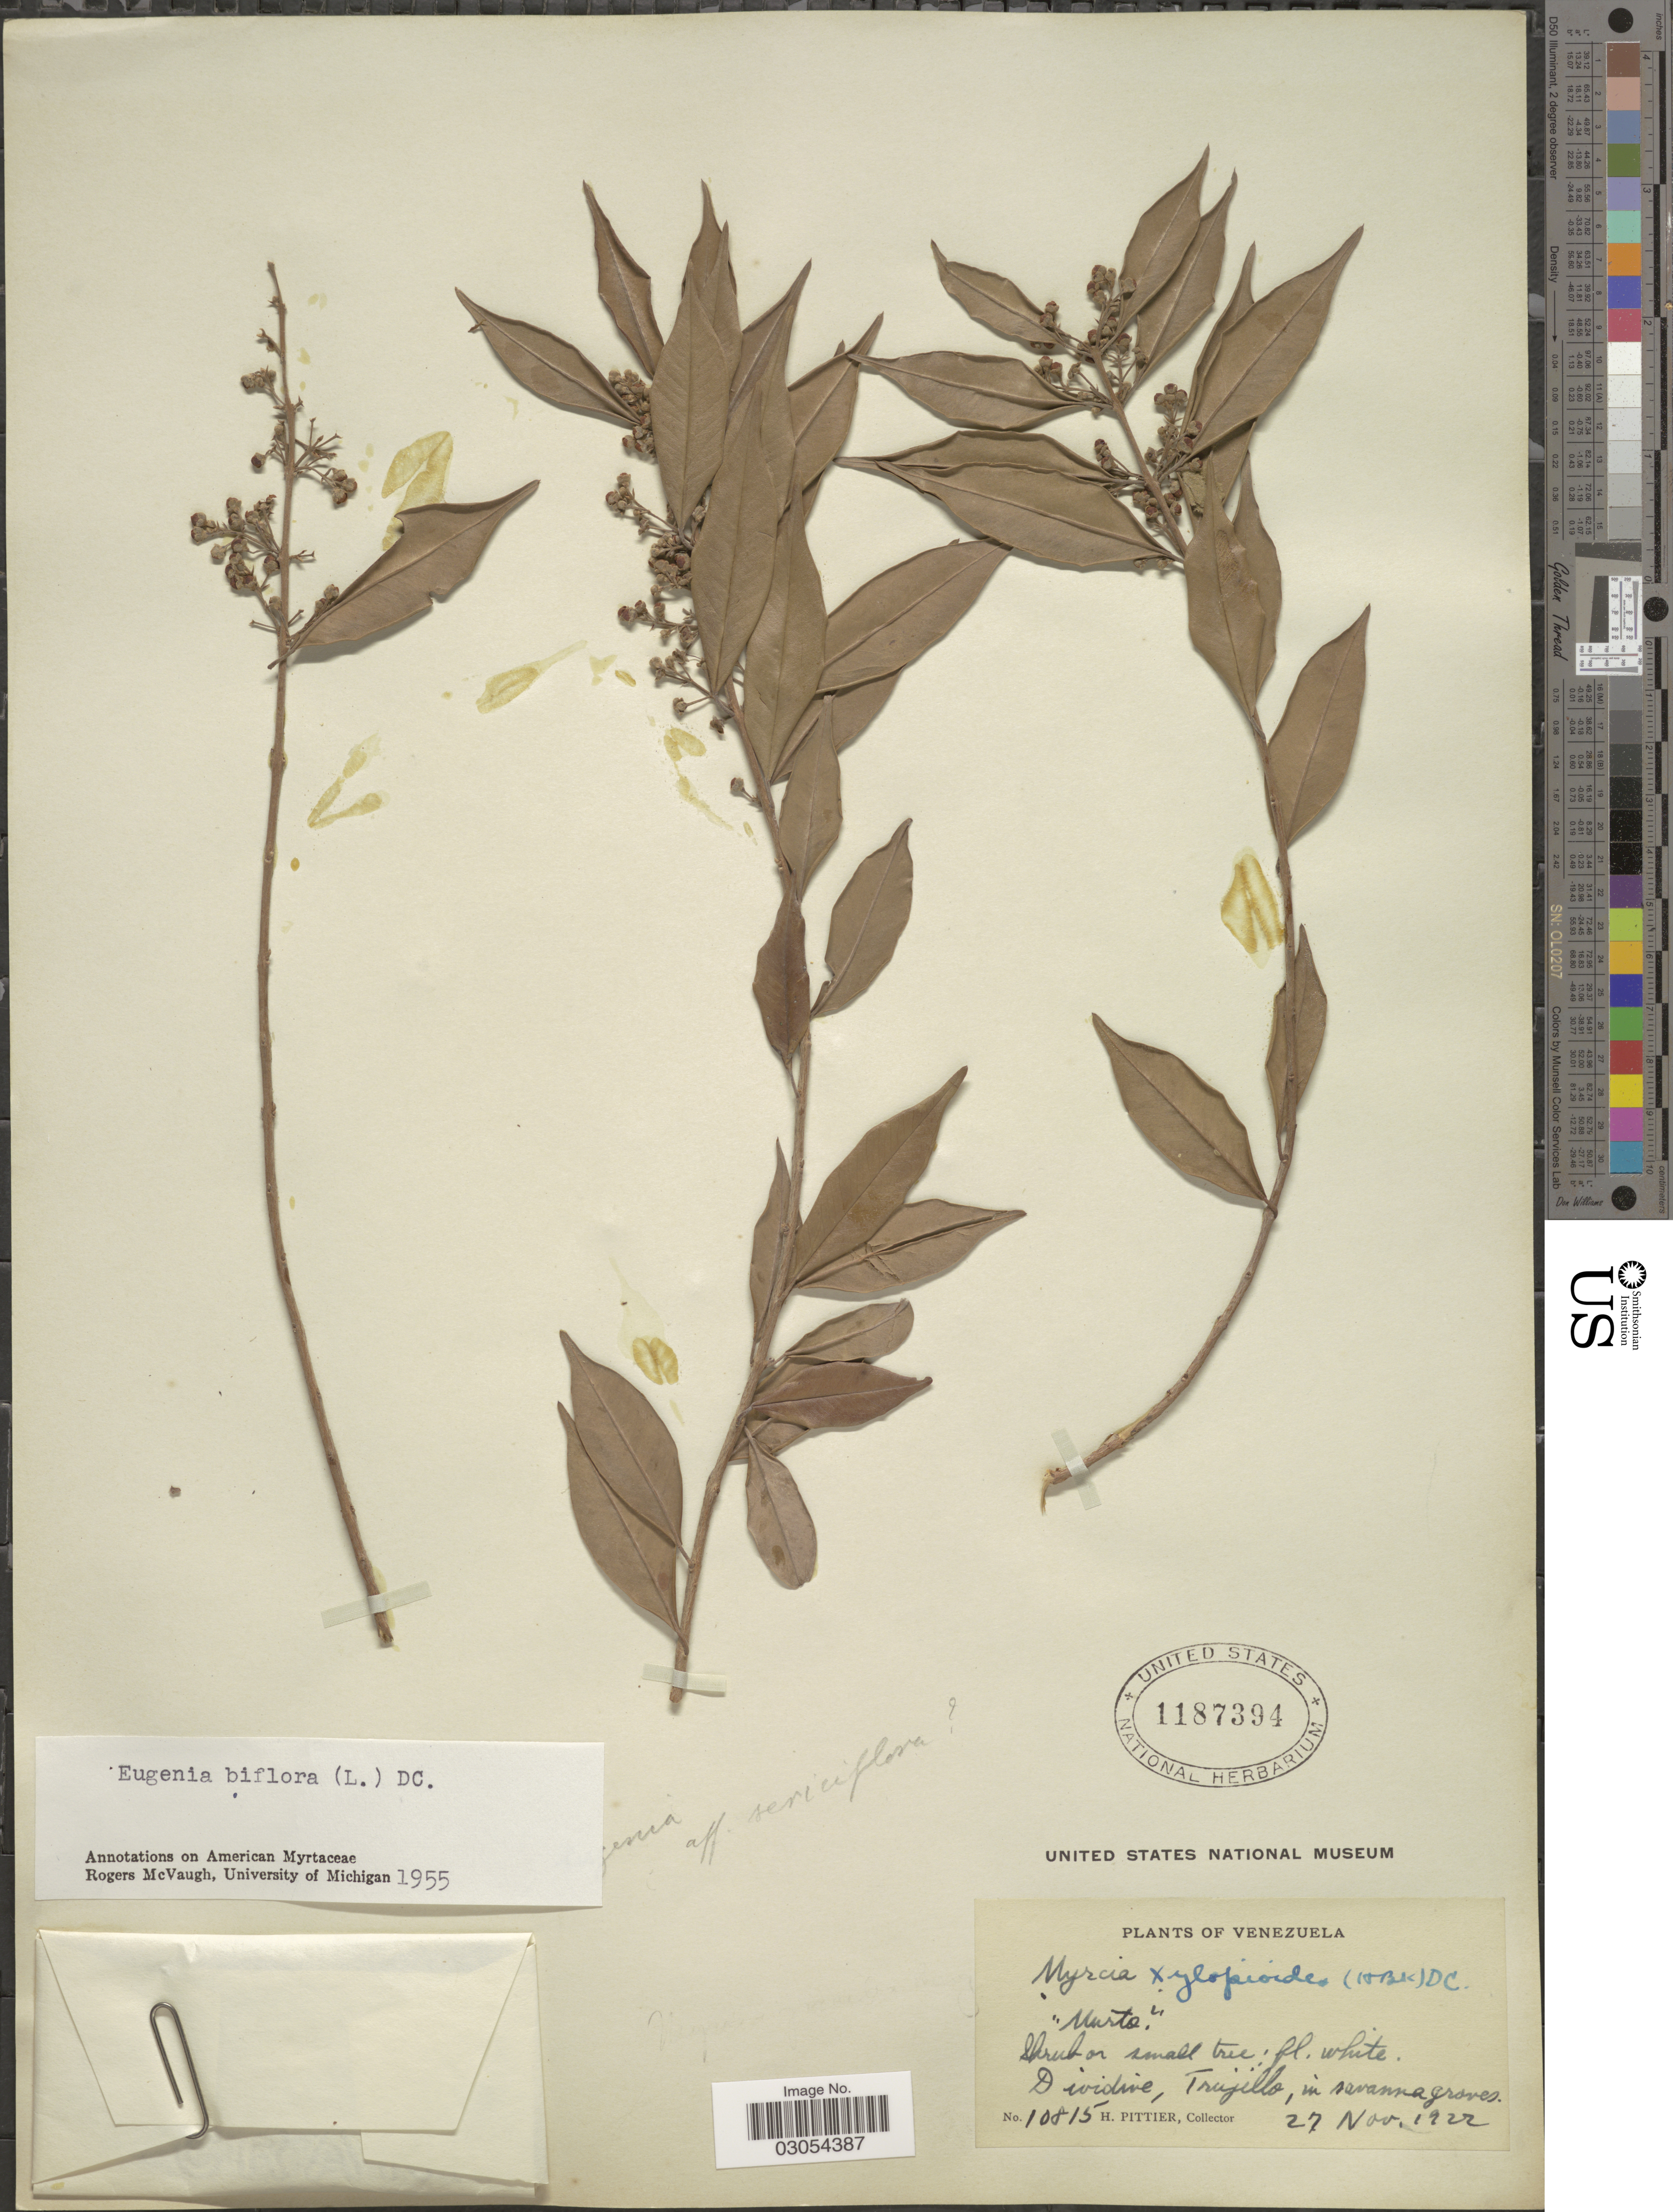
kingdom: Plantae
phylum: Tracheophyta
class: Magnoliopsida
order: Myrtales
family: Myrtaceae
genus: Eugenia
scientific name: Eugenia biflora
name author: (L.) DC.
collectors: H. F. Pittier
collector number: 10815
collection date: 1922-11-27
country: Venezuela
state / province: Trujillo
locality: Dividive, Trujillo.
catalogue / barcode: US 1187394